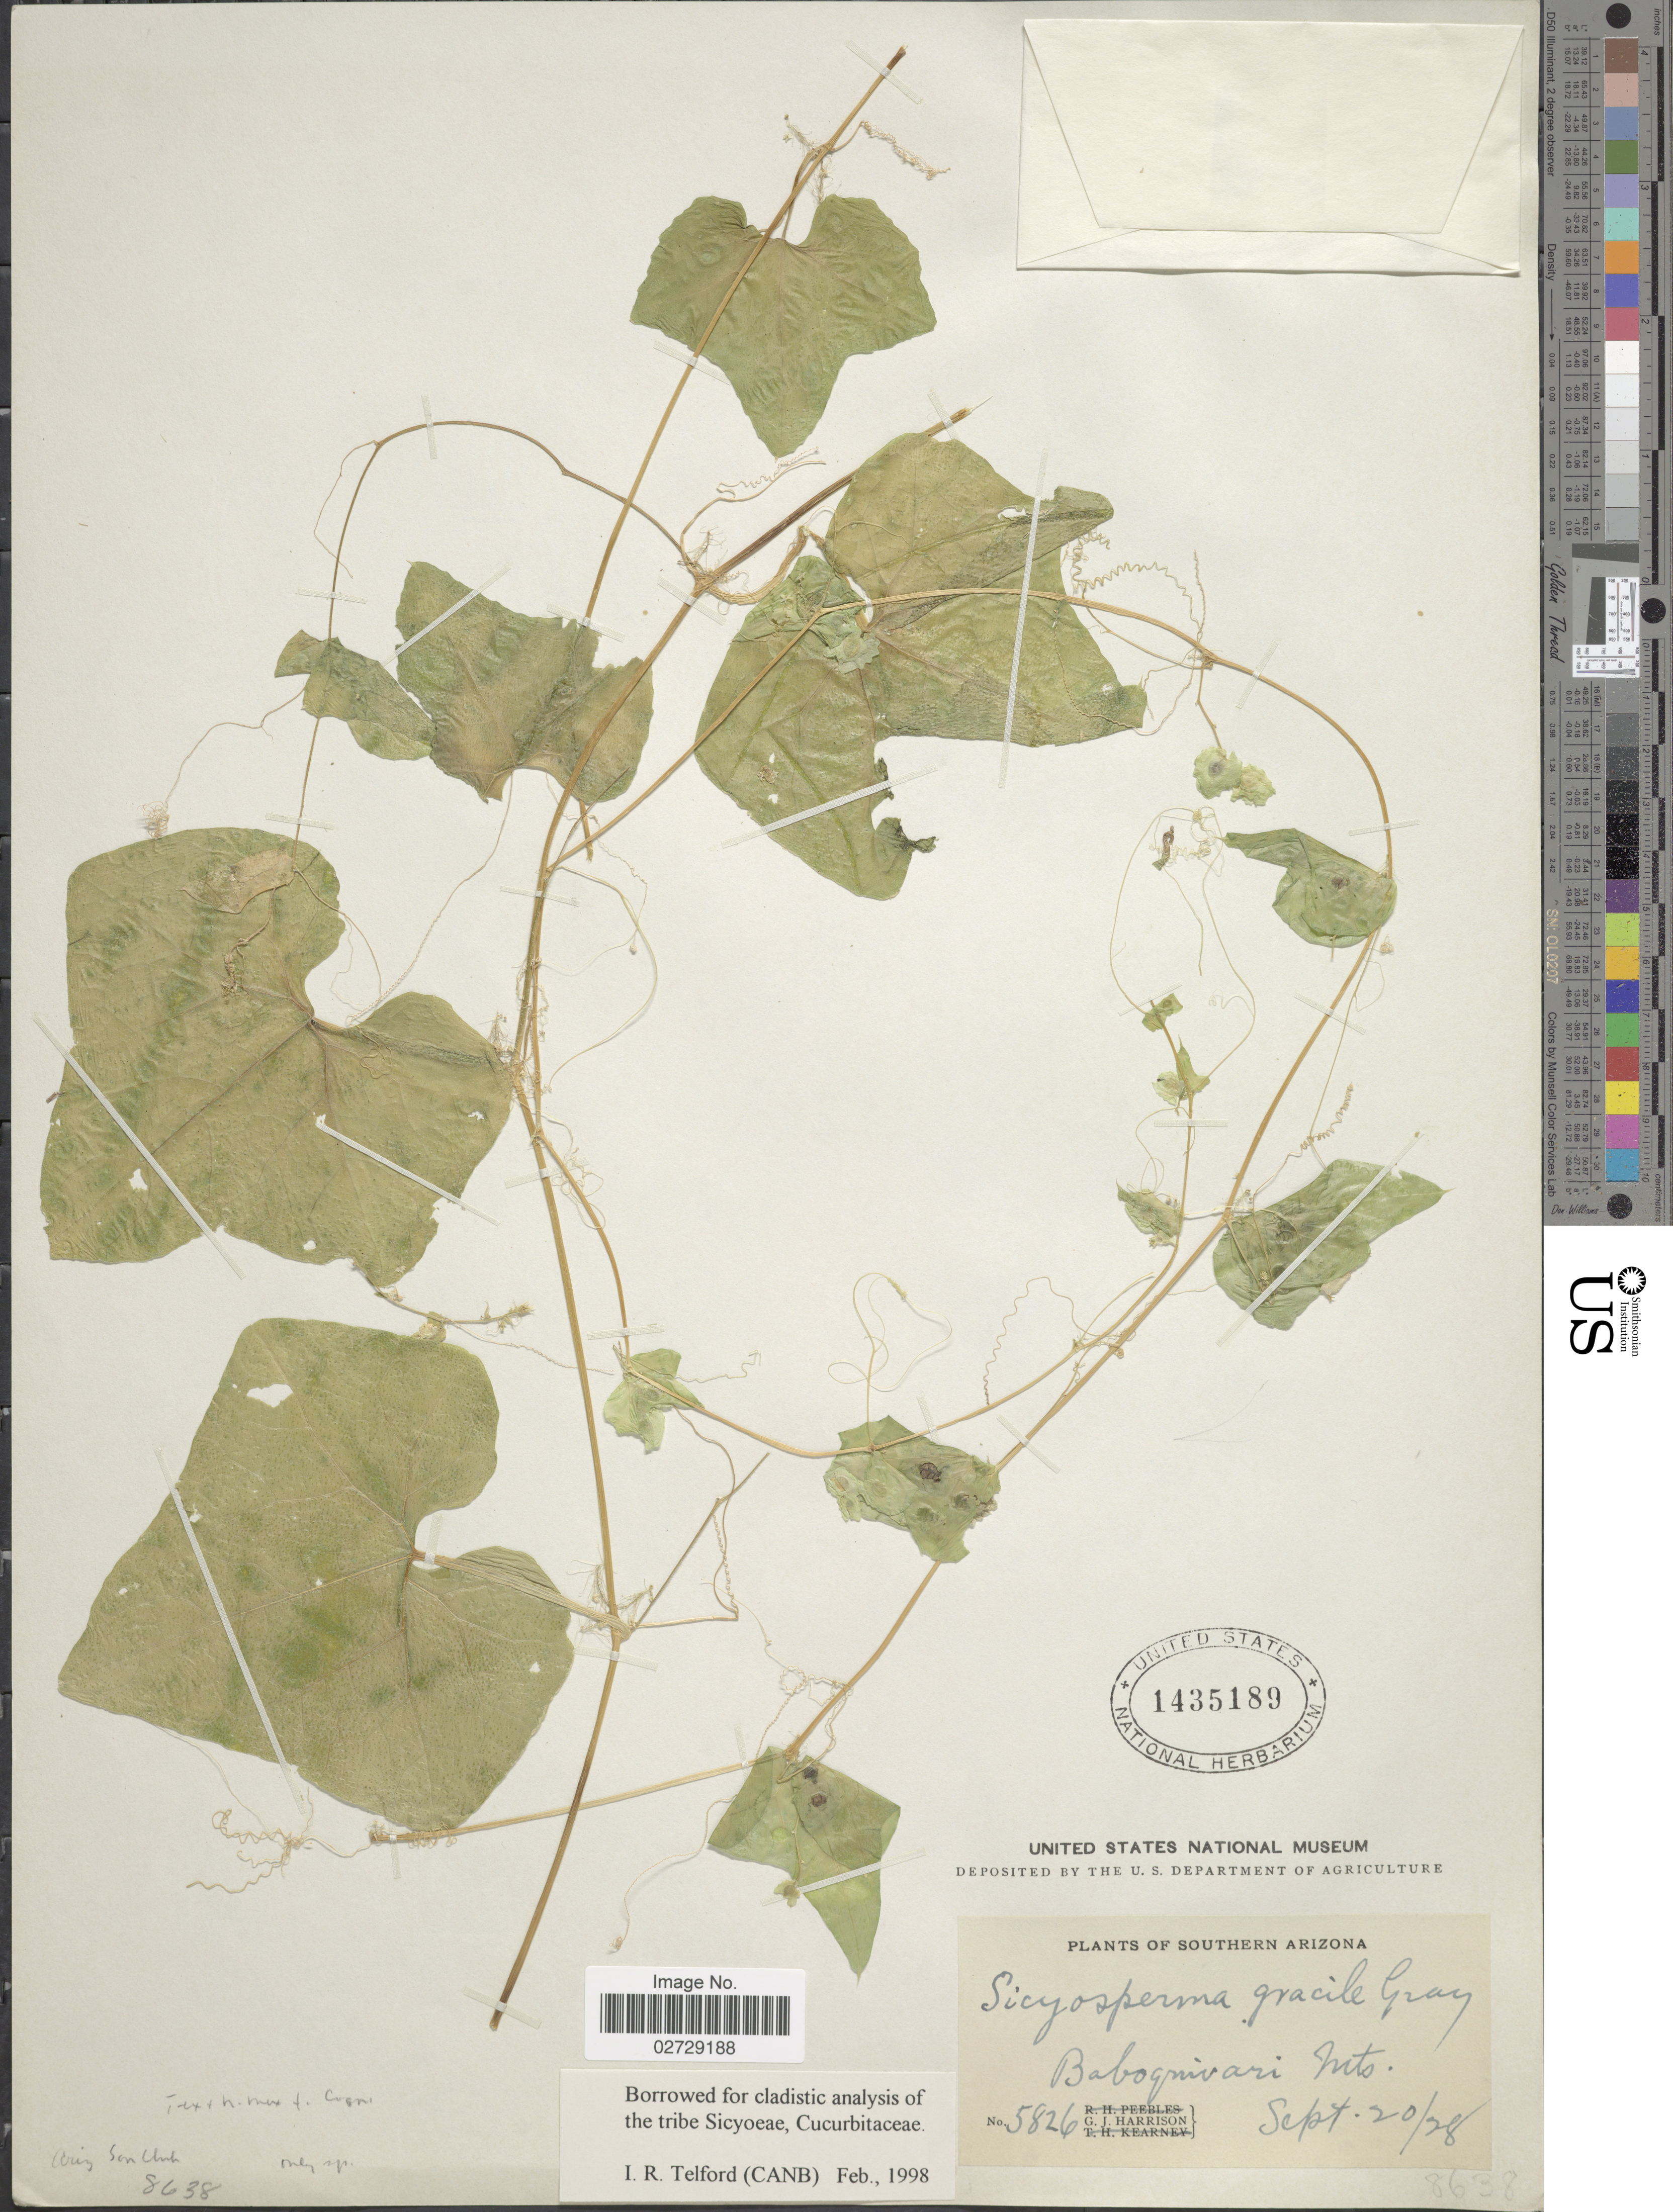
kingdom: Plantae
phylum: Tracheophyta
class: Magnoliopsida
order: Cucurbitales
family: Cucurbitaceae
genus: Sicyosperma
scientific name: Sicyosperma gracile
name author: A. Gray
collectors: G. J. Harrison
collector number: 5826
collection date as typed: Transcribed d/m/y: 20/9/28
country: United States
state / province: Arizona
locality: Southern Arizona. Baboquivari Mts.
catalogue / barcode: US 1435189